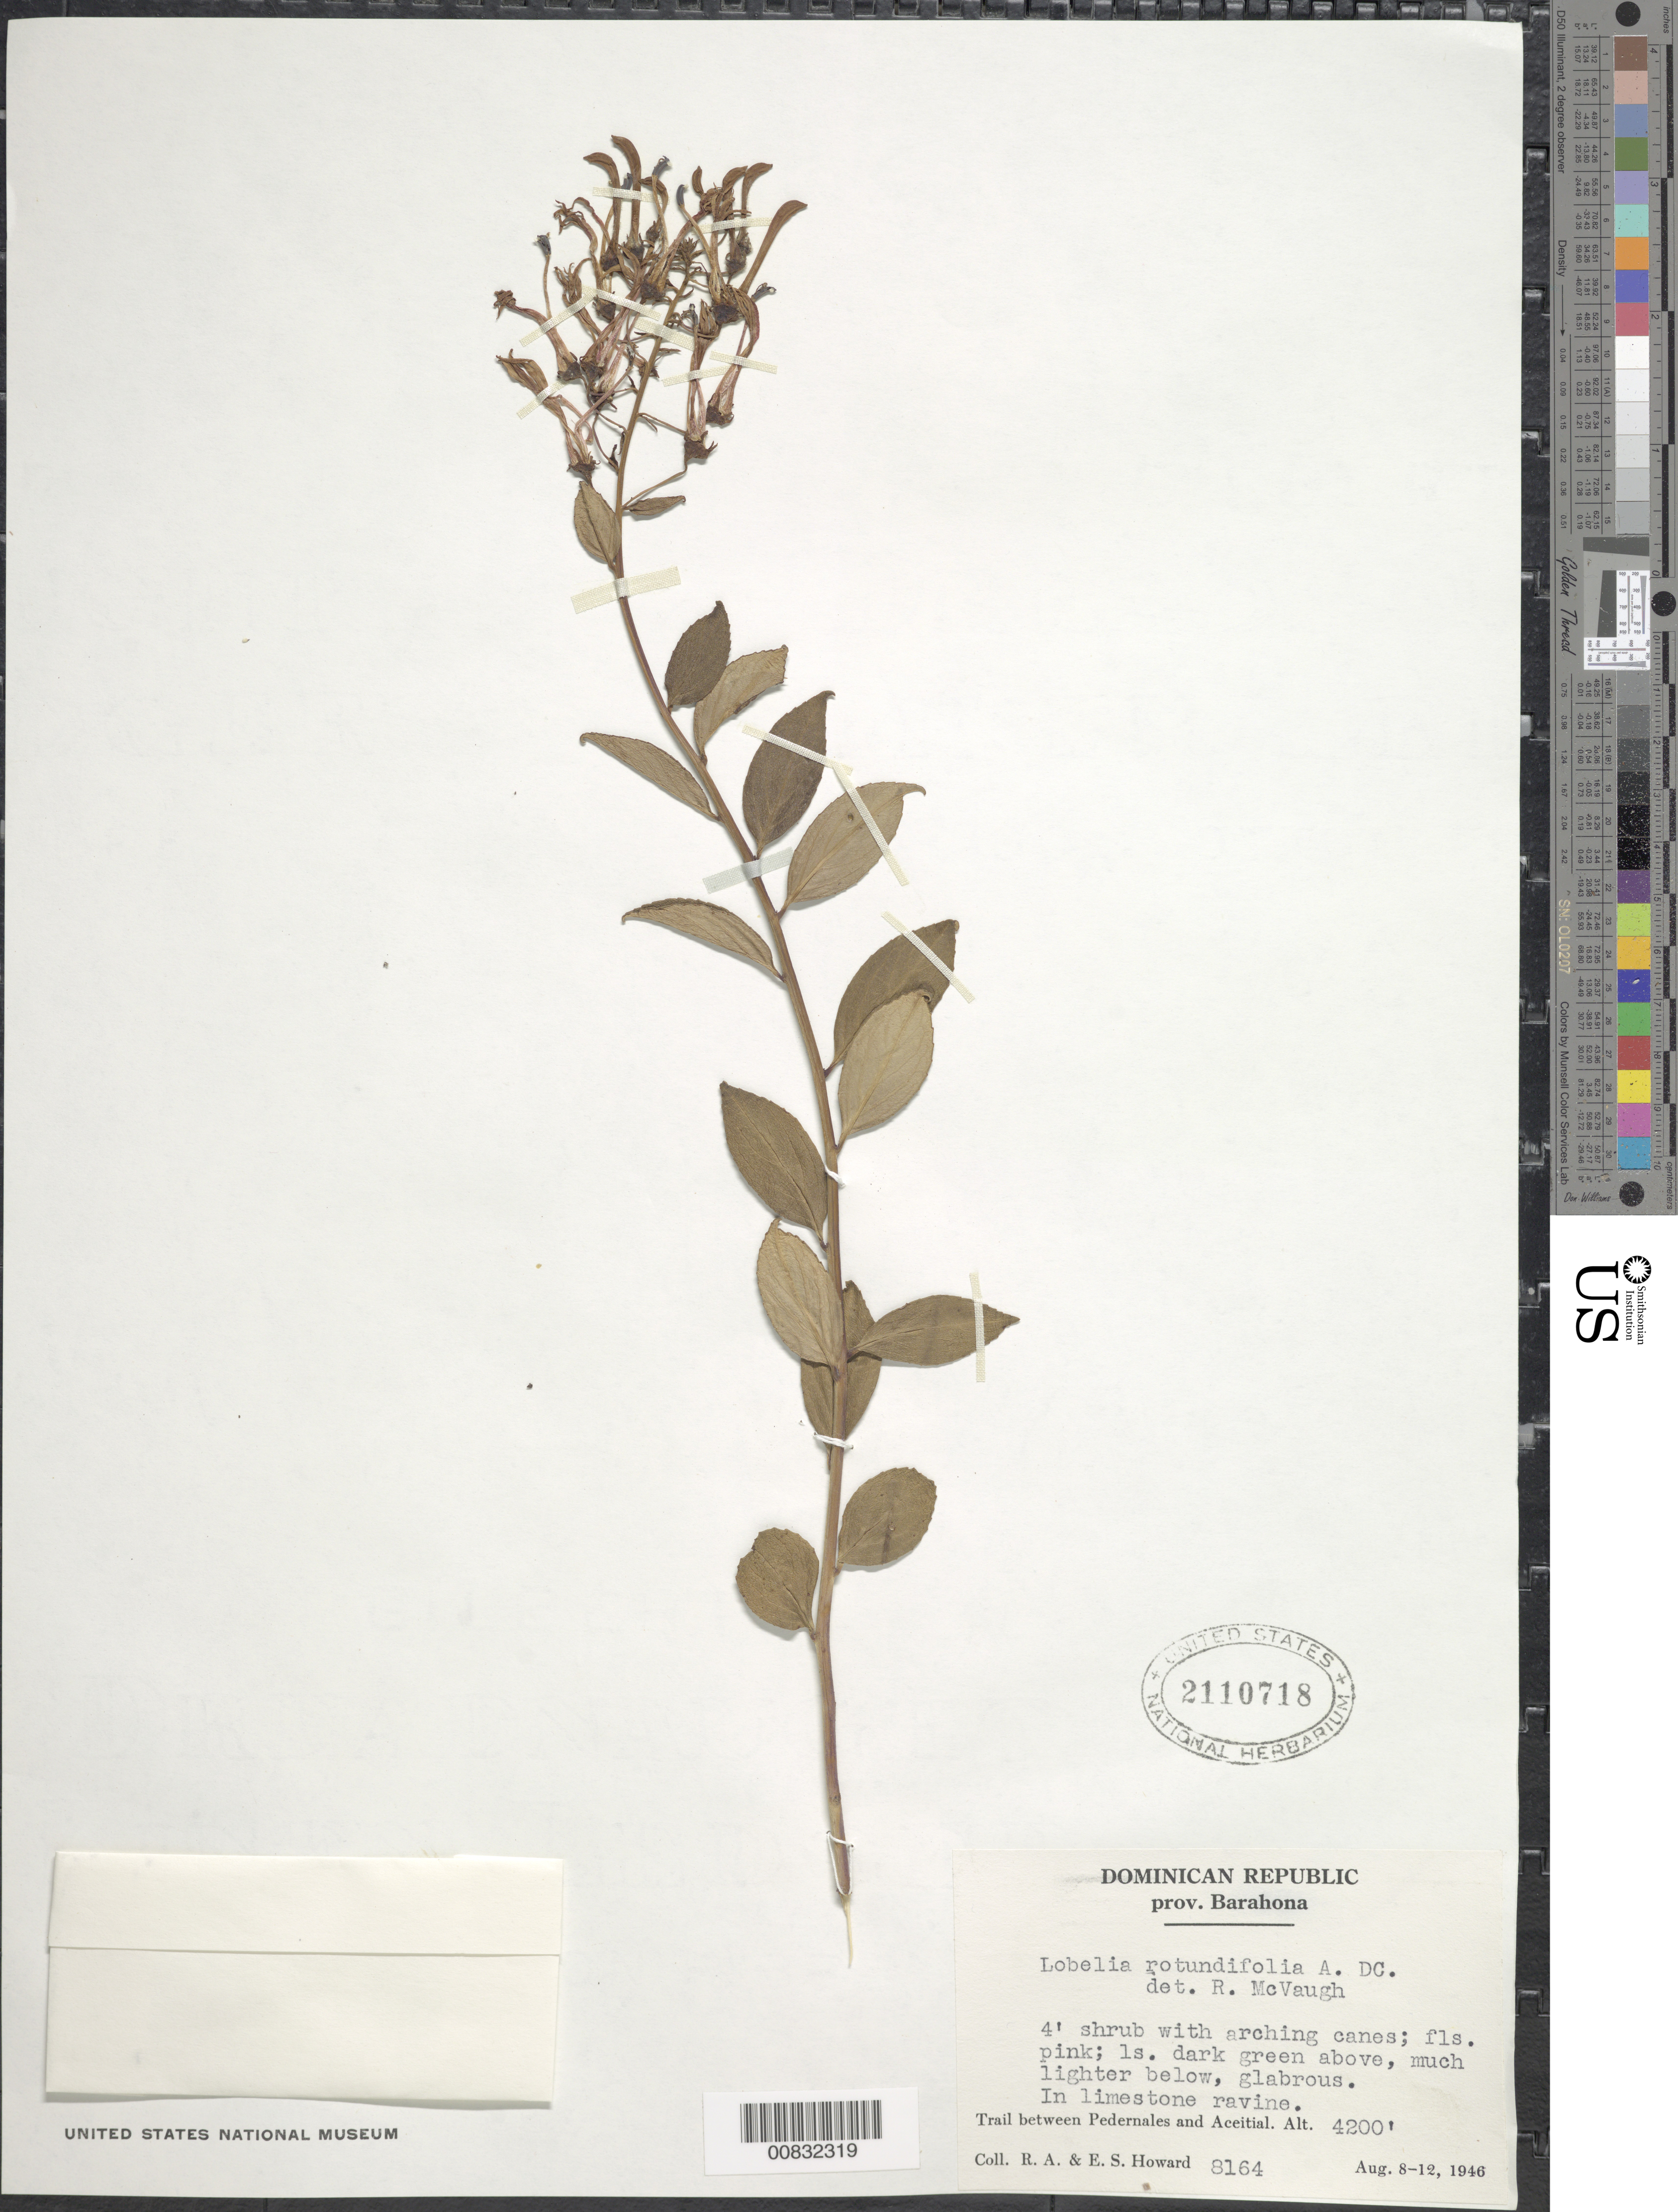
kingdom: Plantae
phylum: Tracheophyta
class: Magnoliopsida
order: Asterales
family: Campanulaceae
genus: Lobelia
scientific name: Lobelia rotundifolia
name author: Juss. ex A. DC.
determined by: McVaugh, R.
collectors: R. A. Howard & E. S. Howard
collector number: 8164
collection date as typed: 08 Aug 1946 to 12 Aug 1946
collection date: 1946-08-08/1946-08-12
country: Dominican Republic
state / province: Barahona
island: Hispaniola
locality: Trail between Pedernales and Aceitial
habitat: In limestone ravine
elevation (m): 1280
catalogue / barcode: US 2110718